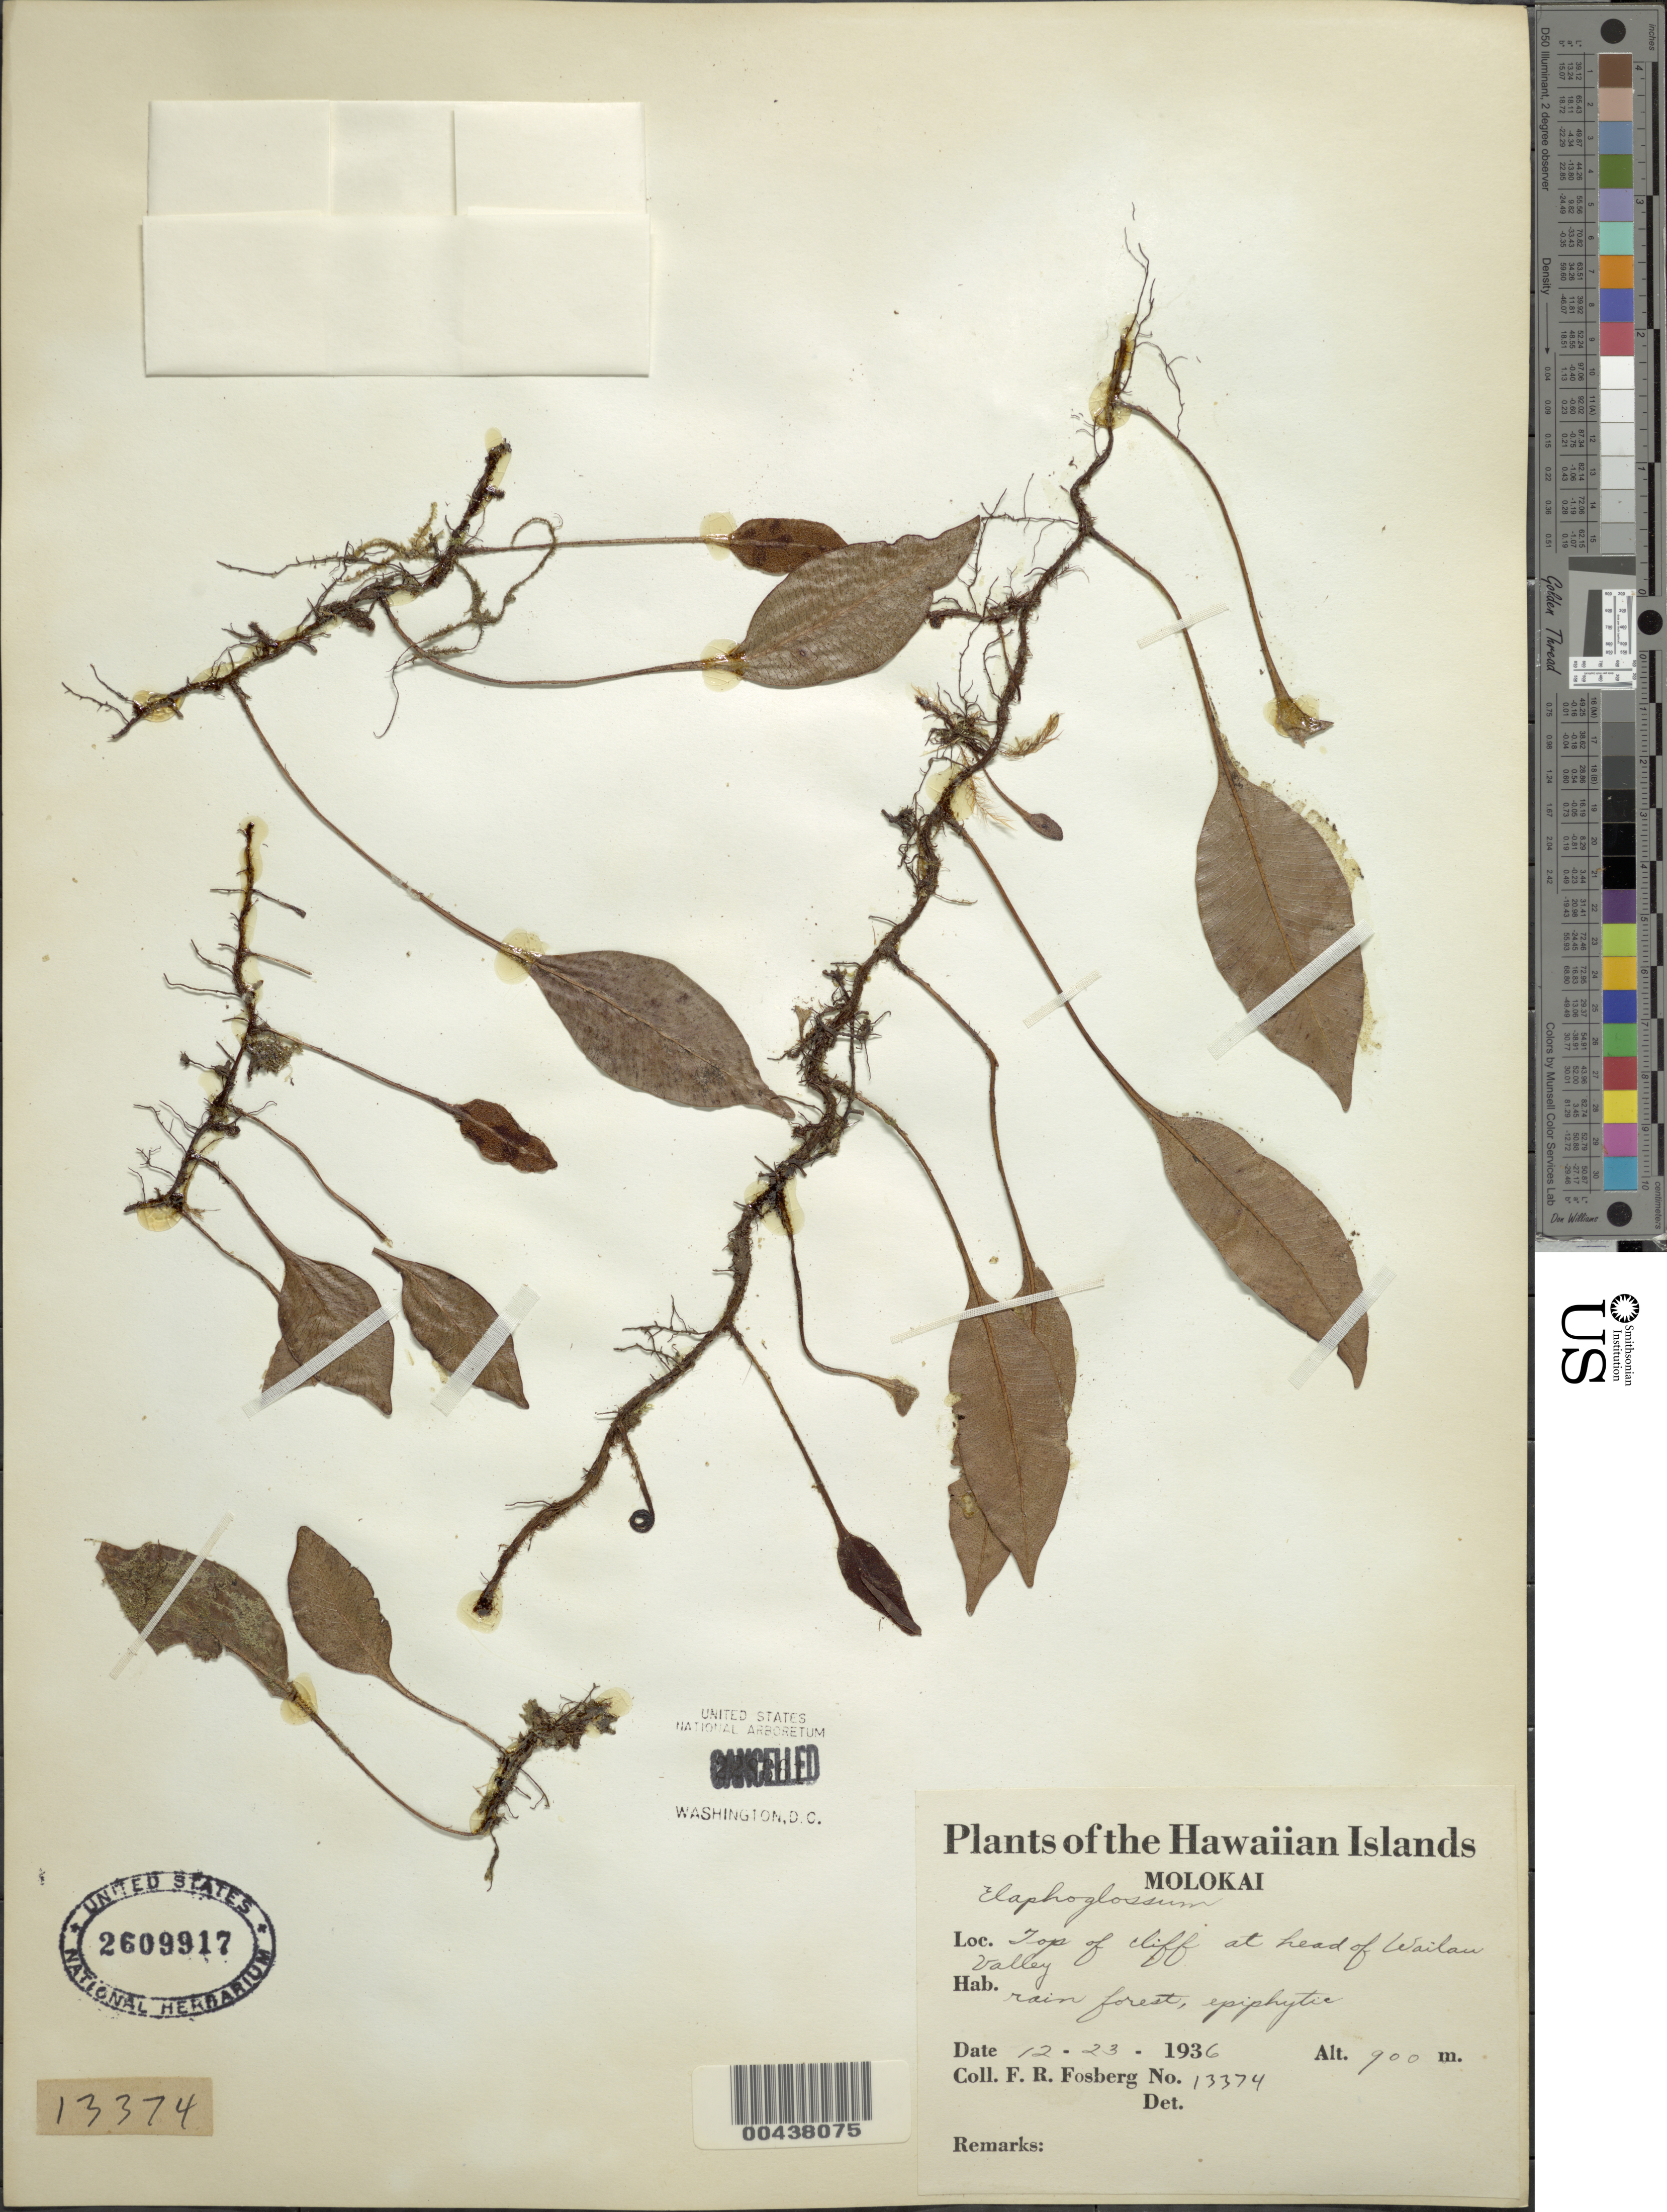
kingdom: Plantae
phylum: Tracheophyta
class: Polypodiopsida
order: Polypodiales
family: Dryopteridaceae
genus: Elaphoglossum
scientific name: Elaphoglossum pellucidum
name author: Gaudich.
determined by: Palmer, D. D.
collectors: F. R. Fosberg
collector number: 13374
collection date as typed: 23 Dec 1936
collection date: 1936-12-23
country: United States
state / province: Hawaii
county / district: Maui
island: Moloka'i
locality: top of cliff at head of Wailau Valley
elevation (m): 900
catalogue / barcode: US 2609917